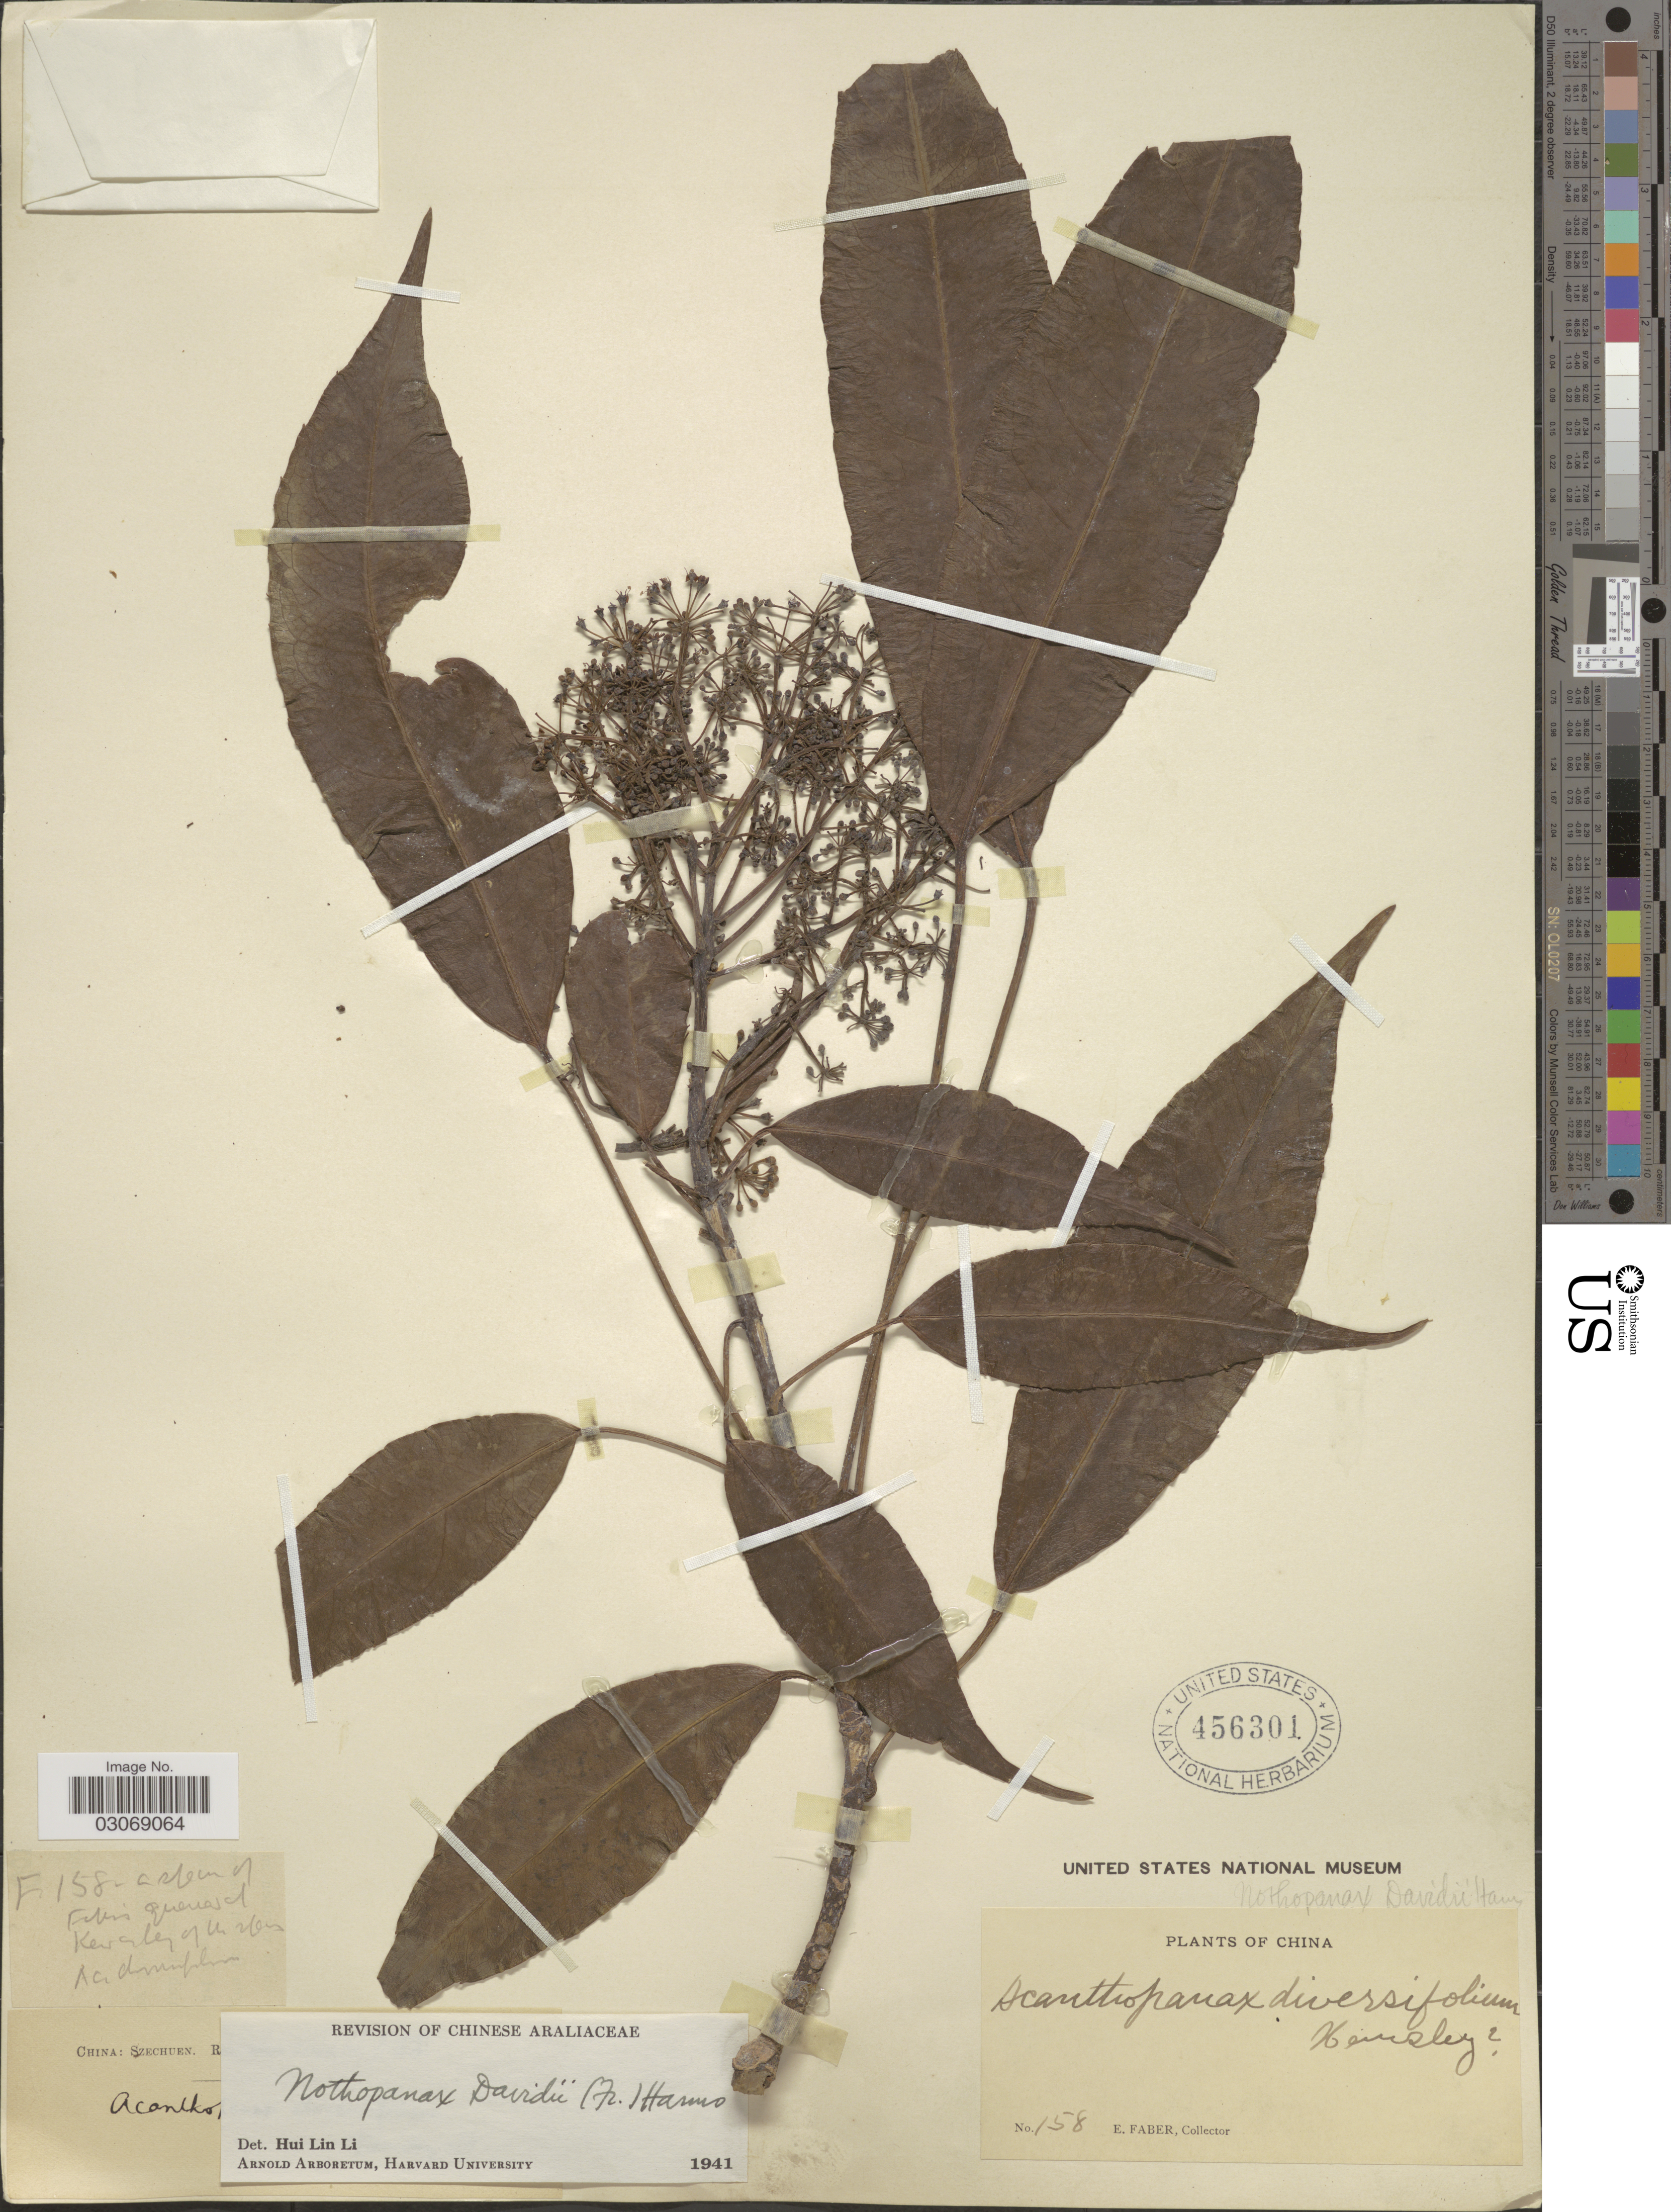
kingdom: Plantae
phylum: Tracheophyta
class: Magnoliopsida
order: Apiales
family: Araliaceae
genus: Nothopanax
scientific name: Nothopanax davidii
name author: (Franch.) Harms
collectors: E. Faber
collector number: F 158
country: China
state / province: Sichuan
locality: Szechuen.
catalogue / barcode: US 456301